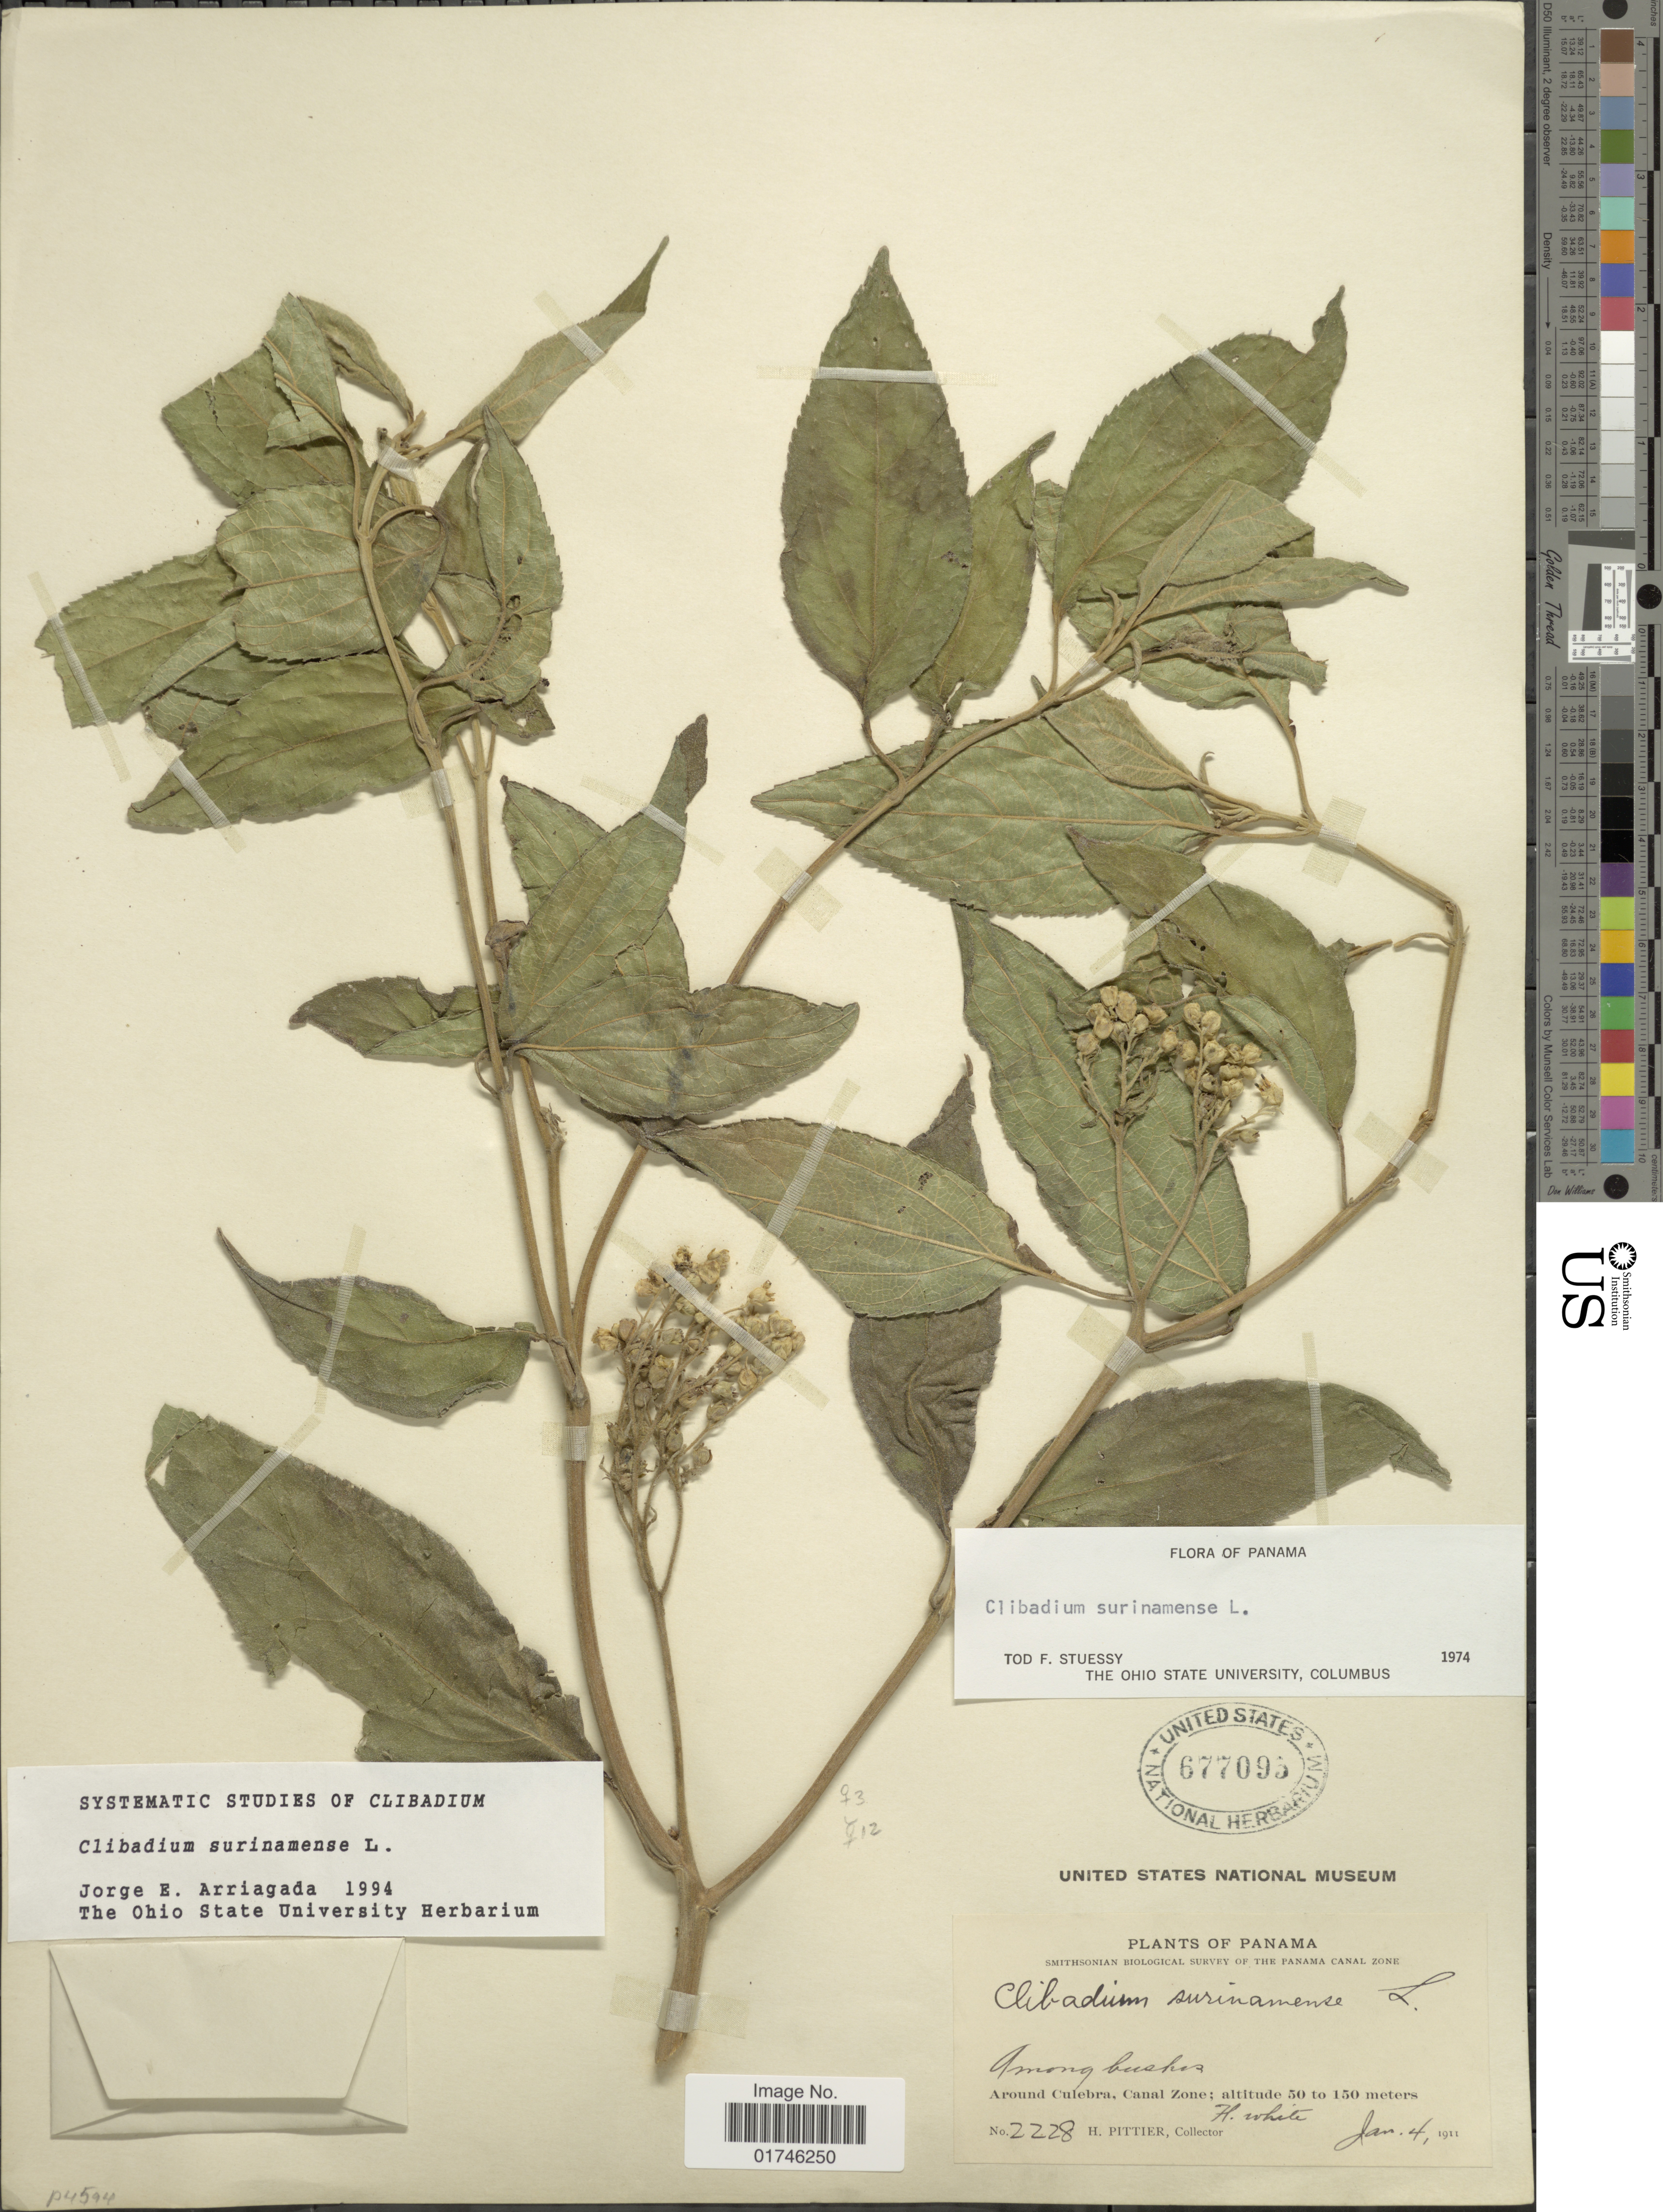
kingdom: Plantae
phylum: Tracheophyta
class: Magnoliopsida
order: Asterales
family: Asteraceae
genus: Clibadium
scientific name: Clibadium surinamense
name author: L.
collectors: H. F. Pittier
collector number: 2228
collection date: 1911-01-04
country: Panama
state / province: Colón / Panamá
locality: Around Culebra, Canal Zone.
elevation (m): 50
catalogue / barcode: US 677095